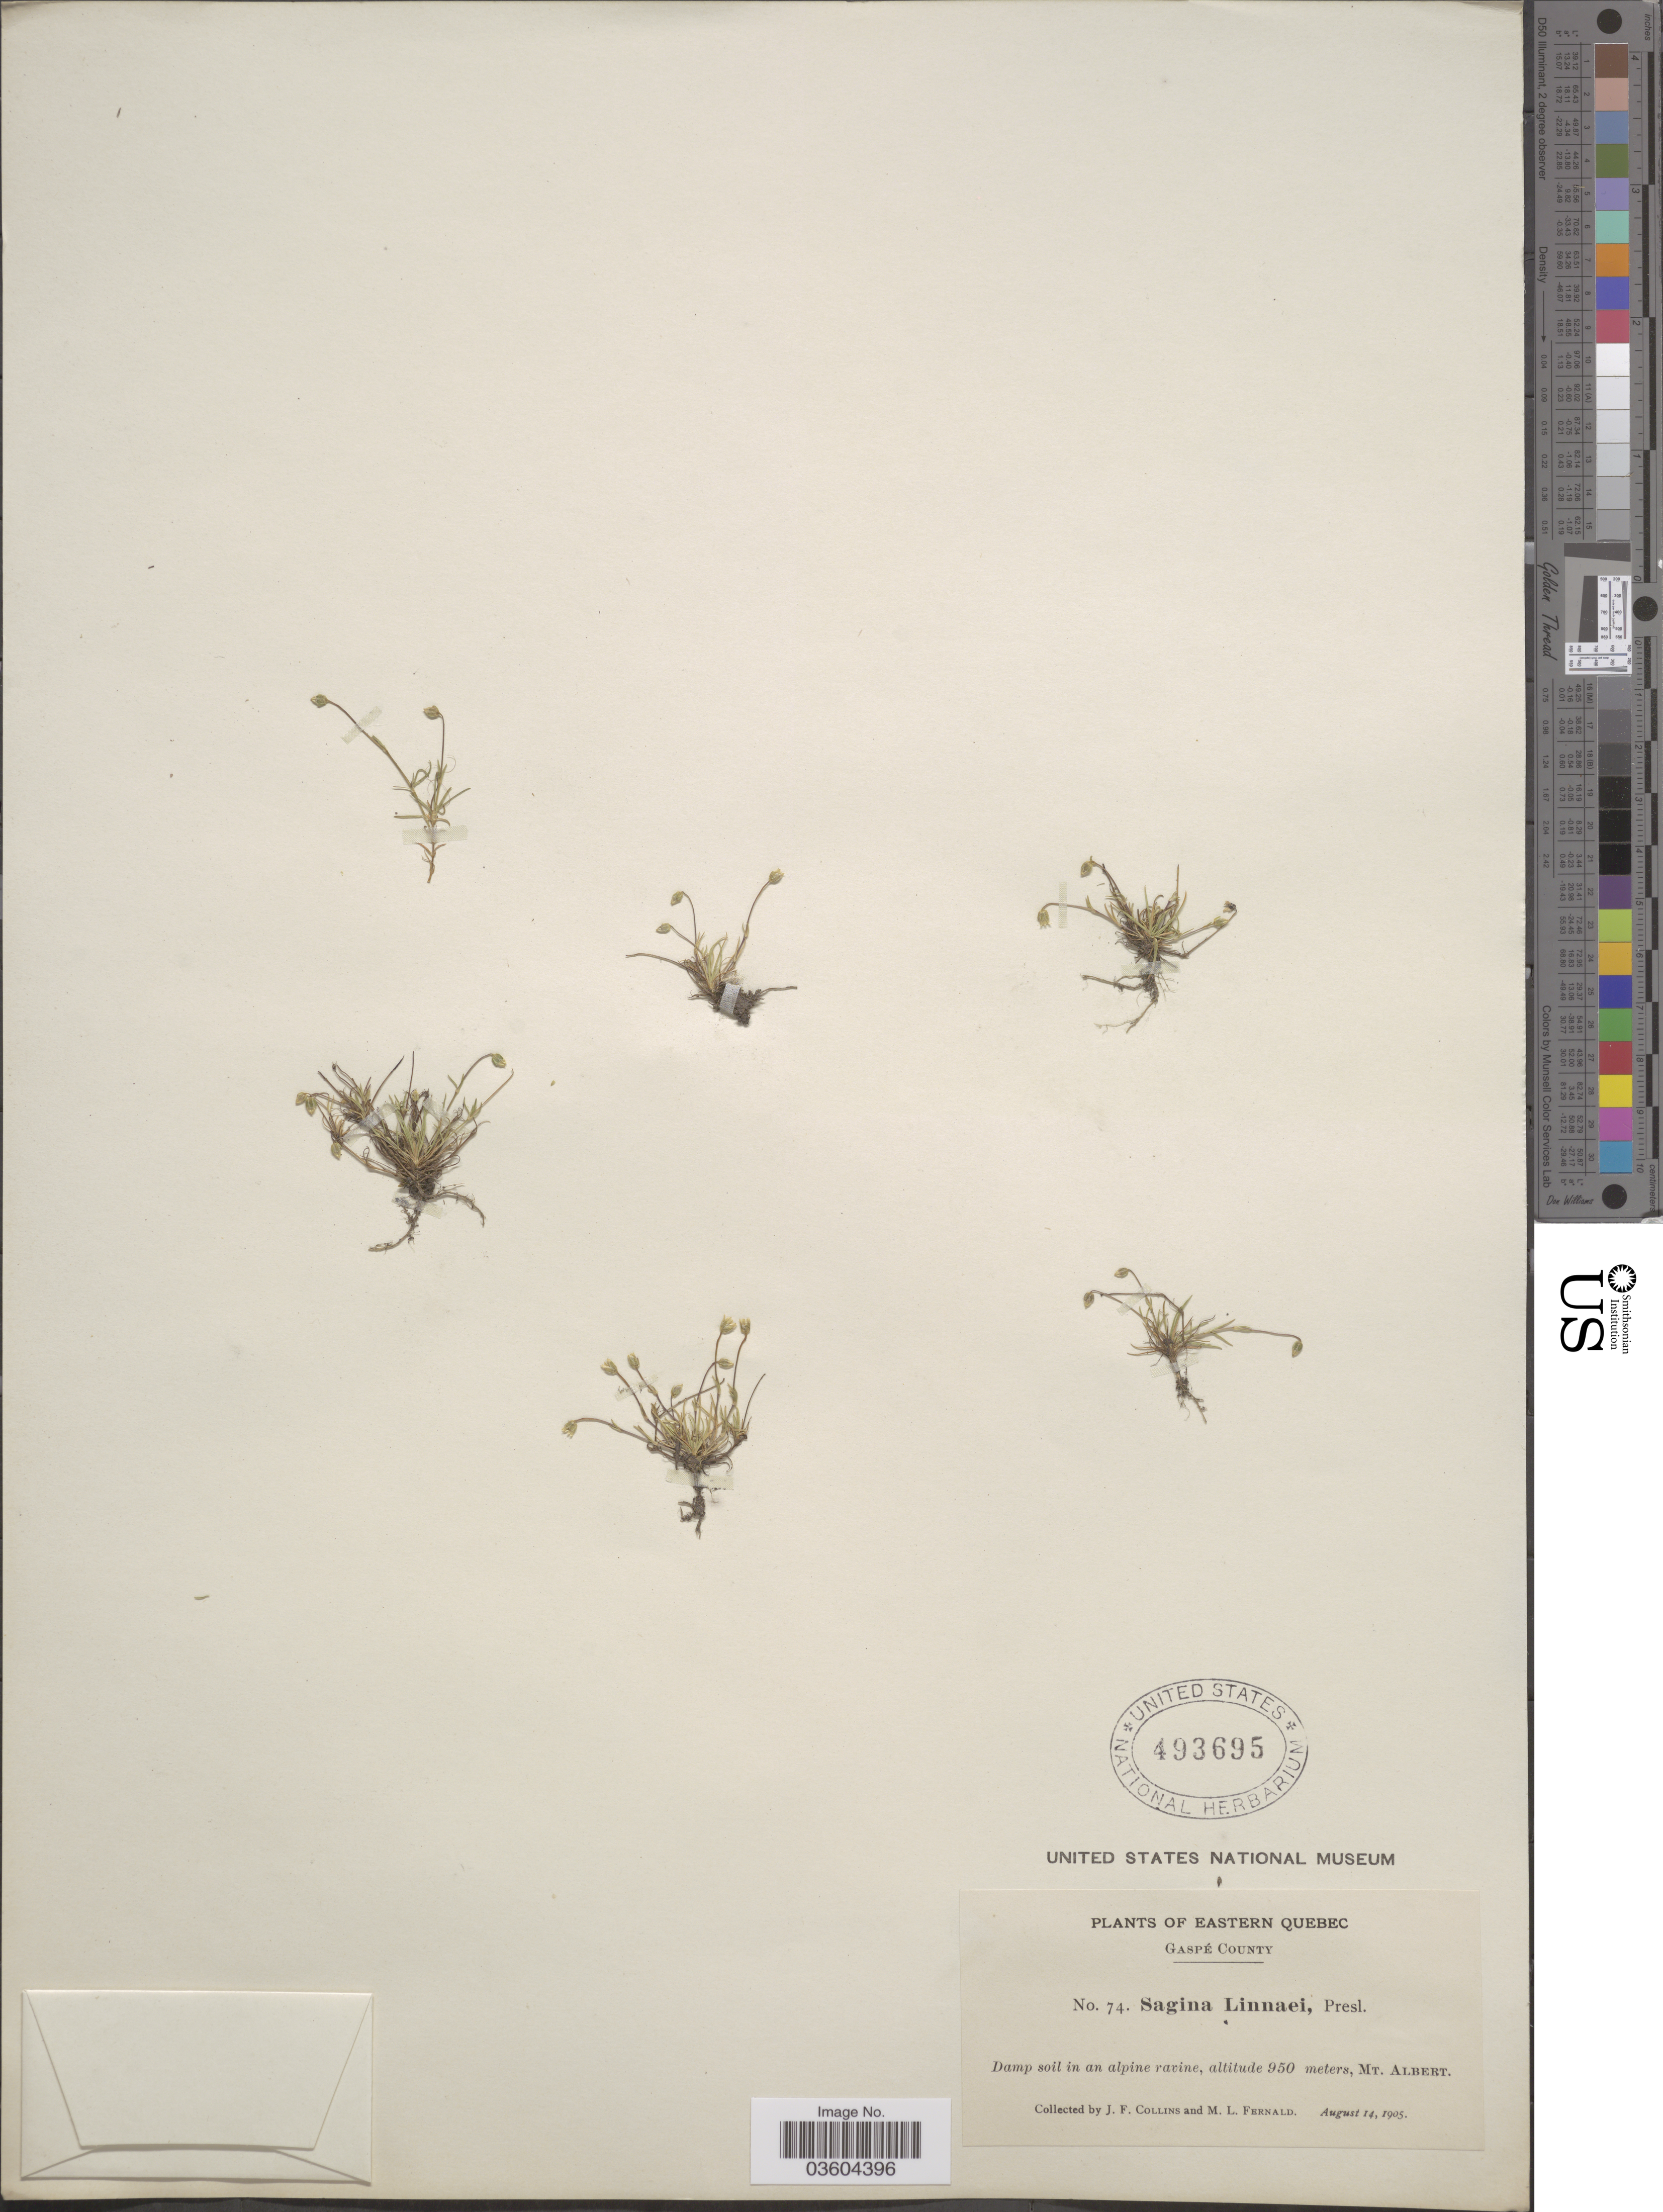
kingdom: Plantae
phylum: Tracheophyta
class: Magnoliopsida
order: Caryophyllales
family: Caryophyllaceae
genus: Sagina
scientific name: Sagina saginoides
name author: (L.) H. Karst.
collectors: J. Collins & M. L. Fernald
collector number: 74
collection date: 1905-08-14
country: Canada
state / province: Quebec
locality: Eastern Quebec. Gaspé County. Damp soil in an alpine ravine. Mt. Albert.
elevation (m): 950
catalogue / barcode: US 493695